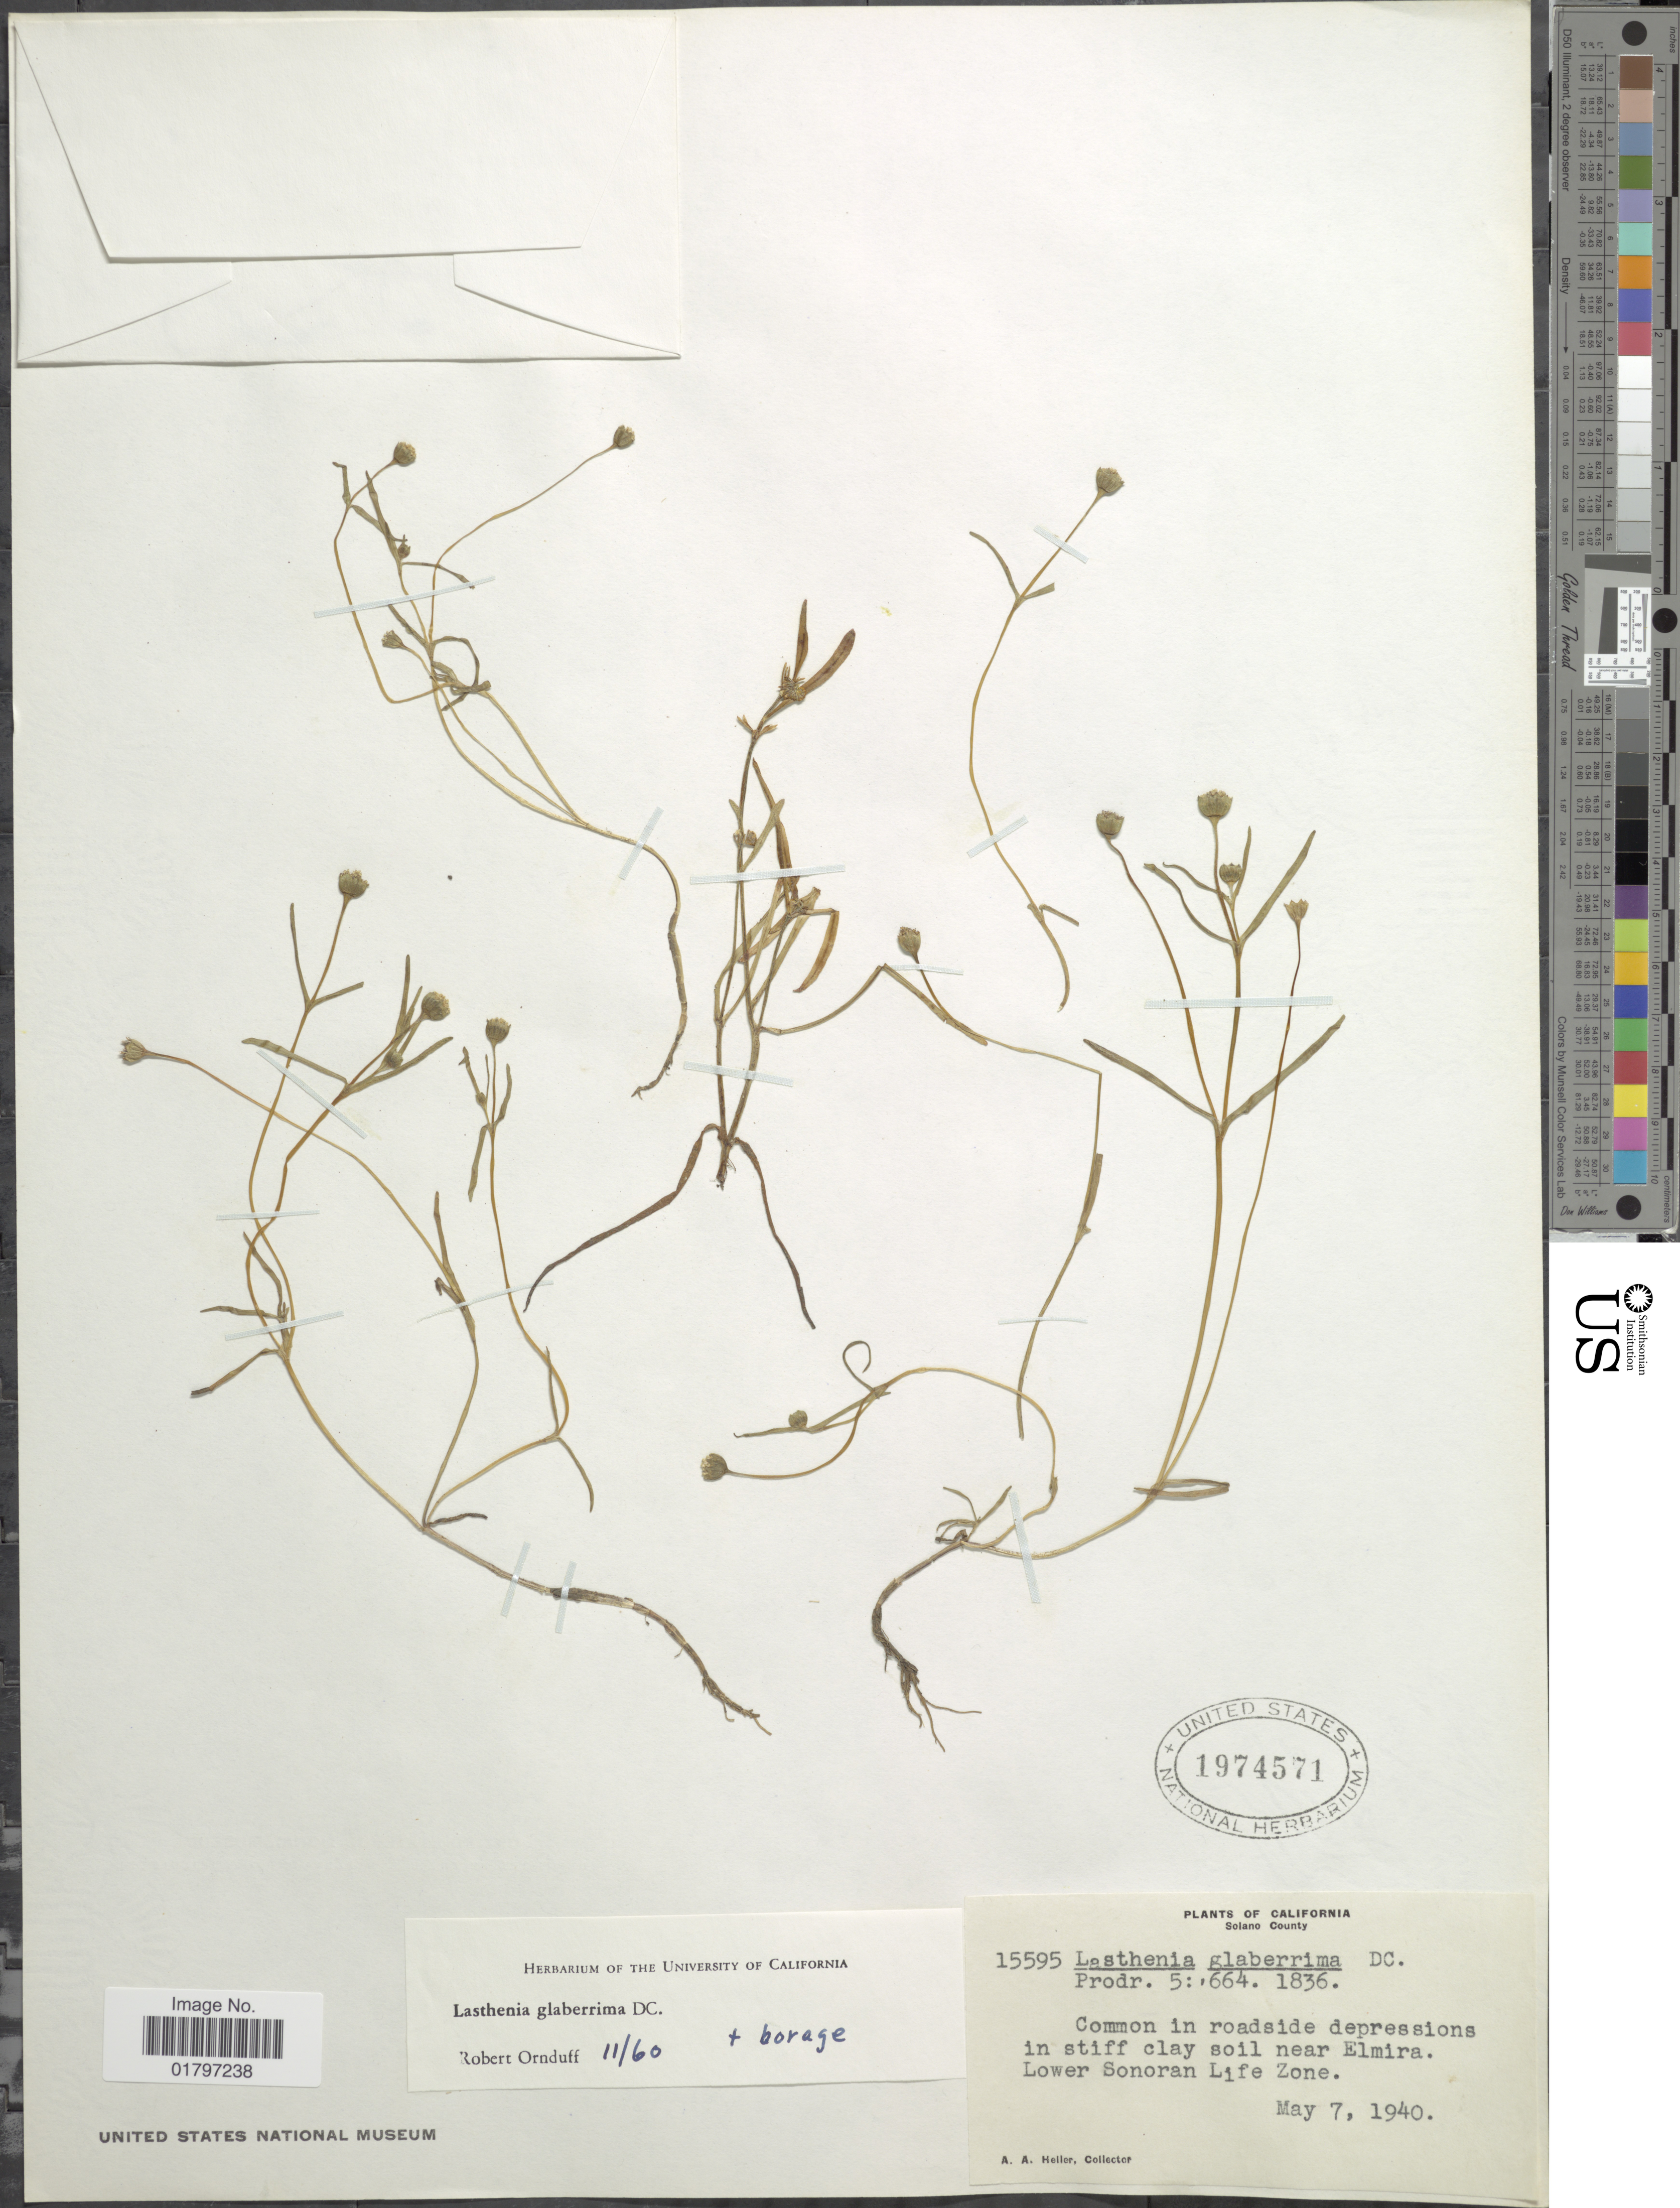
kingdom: Plantae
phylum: Tracheophyta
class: Magnoliopsida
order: Asterales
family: Asteraceae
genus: Lasthenia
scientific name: Lasthenia glaberrima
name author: DC.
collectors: A. A. Heller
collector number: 15595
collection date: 1940-05-07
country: United States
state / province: California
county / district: Solano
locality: Solano County. Commom in roadside depressions in stiff clay soil near Elmira. Lower Sonoran Life Zone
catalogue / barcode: US 1974571